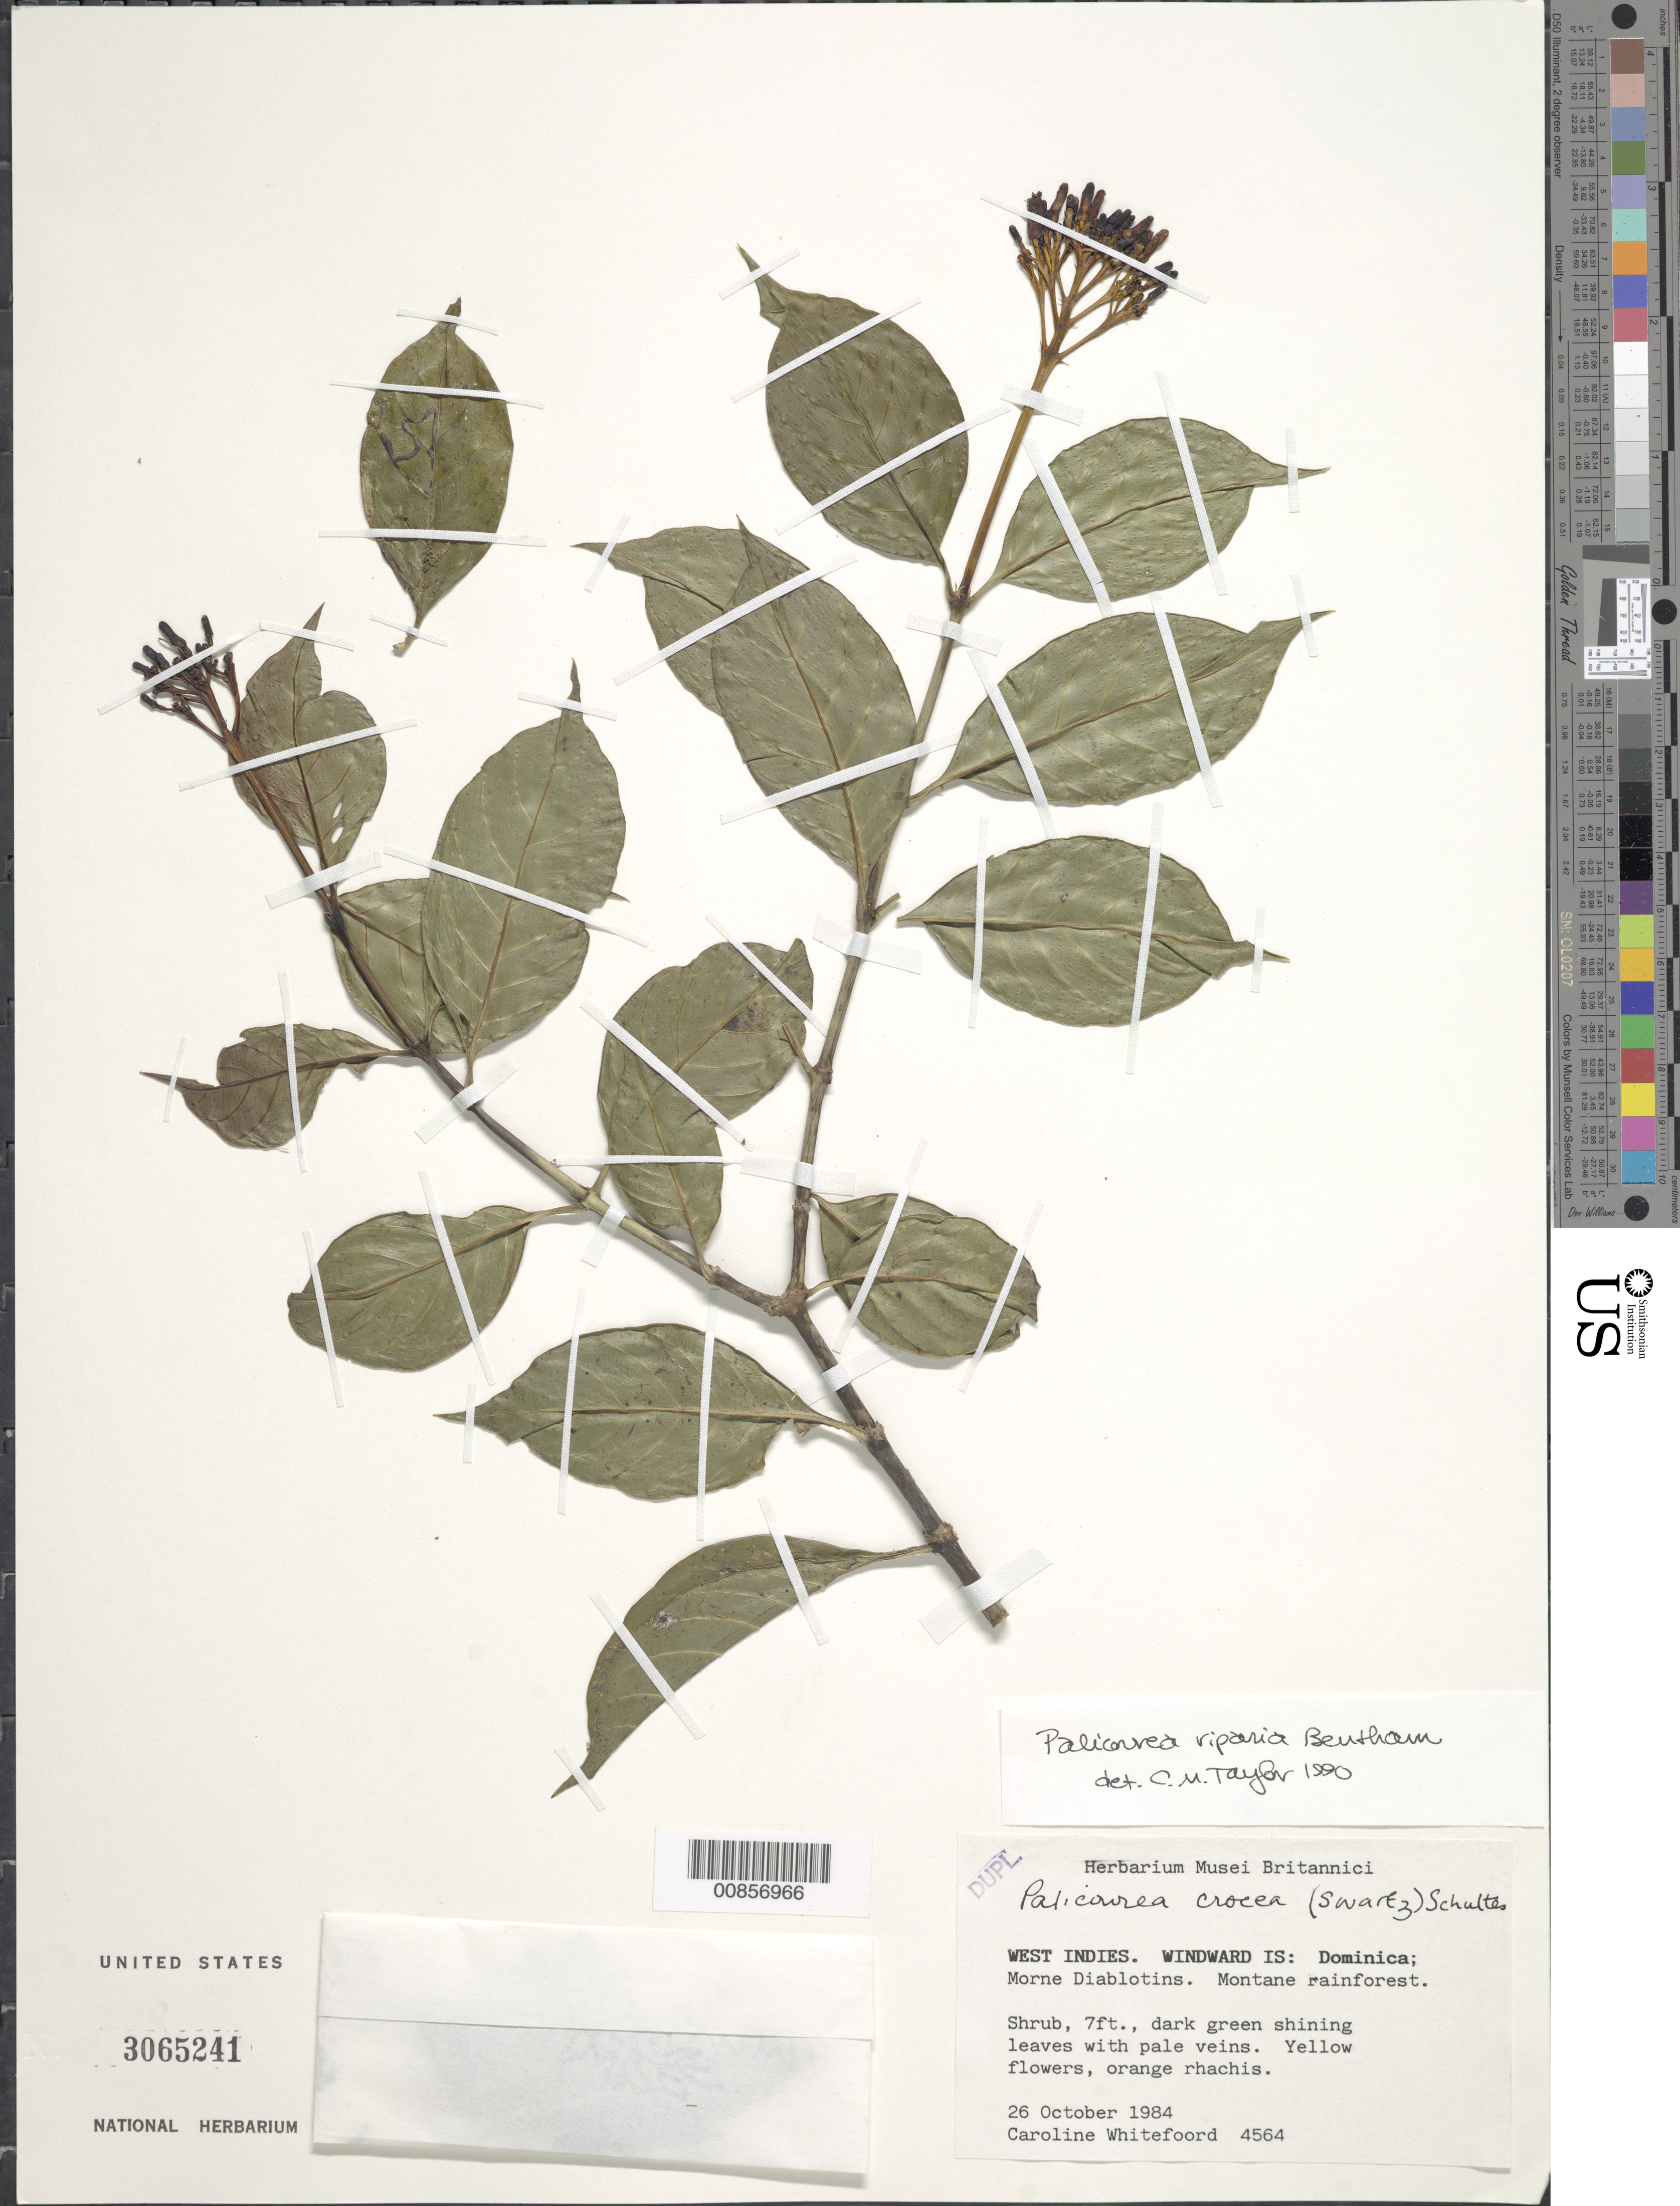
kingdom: Plantae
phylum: Tracheophyta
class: Magnoliopsida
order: Gentianales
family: Rubiaceae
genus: Palicourea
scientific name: Palicourea riparia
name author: Benth.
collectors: C. Whitefoord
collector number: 4564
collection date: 1984-10-26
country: Dominica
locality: Windward Is: Morne Diablotins. Montane rainforest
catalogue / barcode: US 3065241